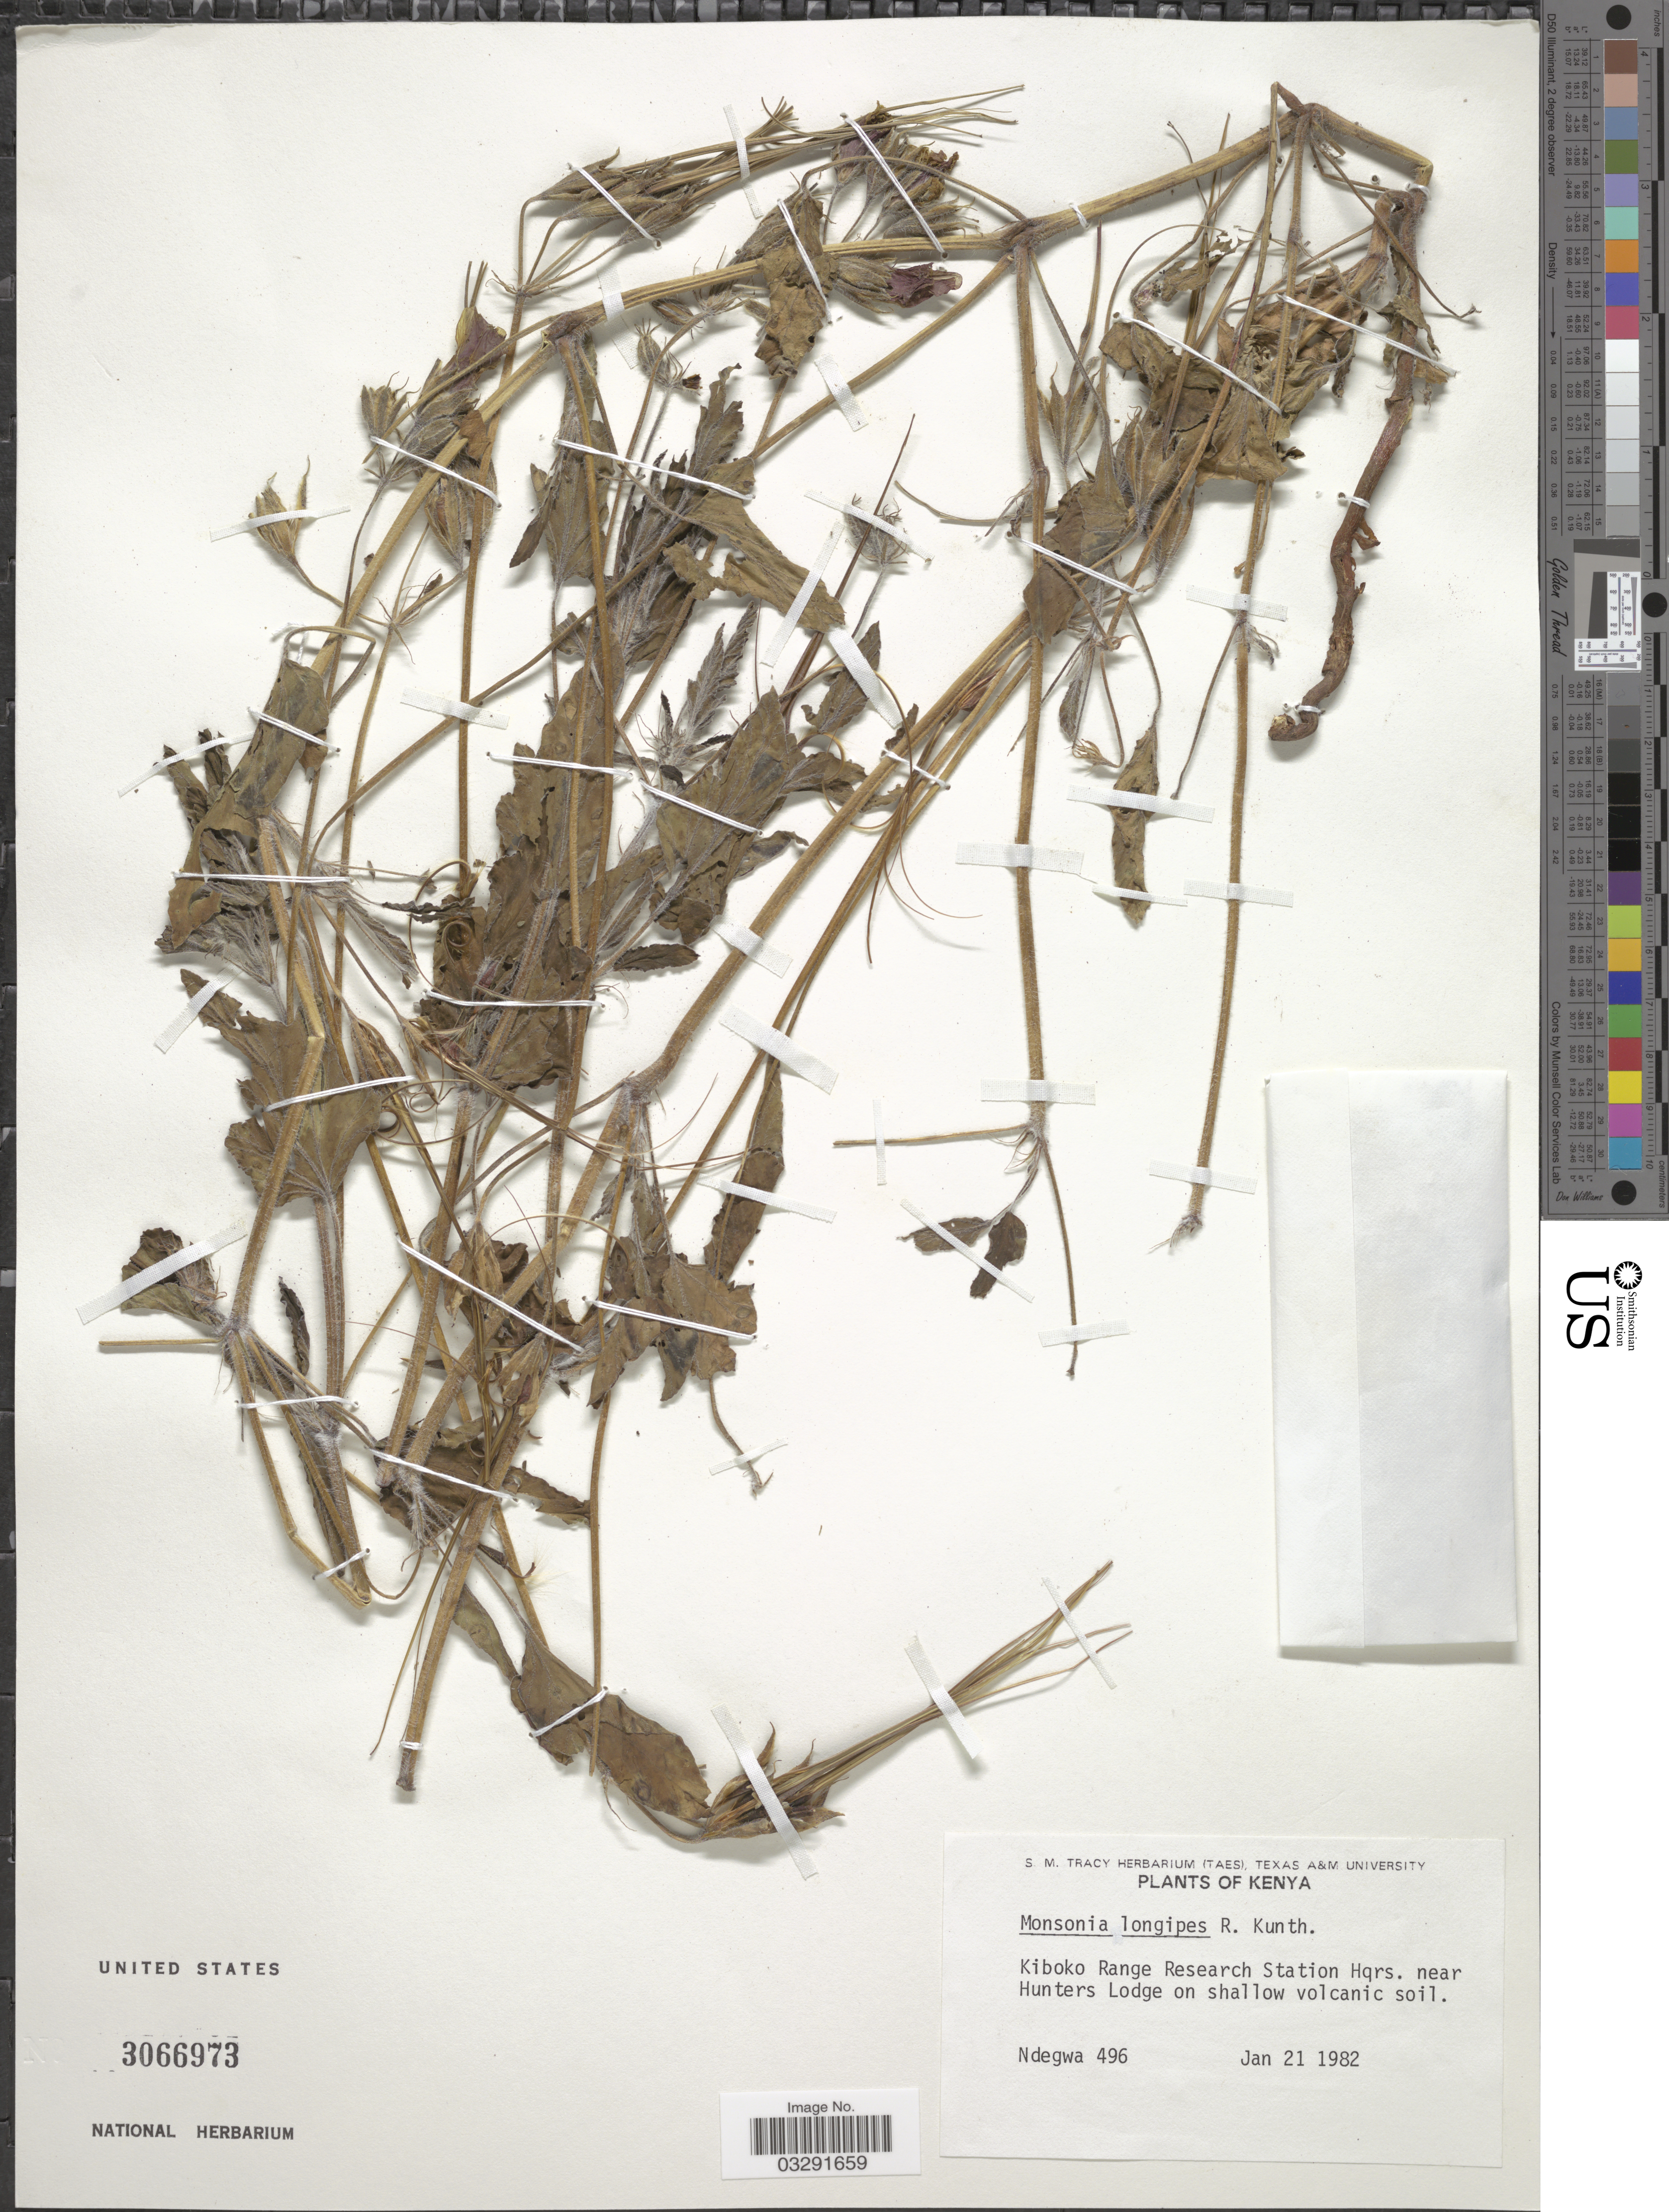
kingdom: Plantae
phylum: Tracheophyta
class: Magnoliopsida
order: Geraniales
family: Geraniaceae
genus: Monsonia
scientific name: Monsonia longipes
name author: R. Knuth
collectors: -. Ndegwa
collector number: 496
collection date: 1982-01-21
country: Kenya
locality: Kiboko Range Research Station Hqrs. near Hunters Lodge on shallow volcanic soil.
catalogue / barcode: US 3066973